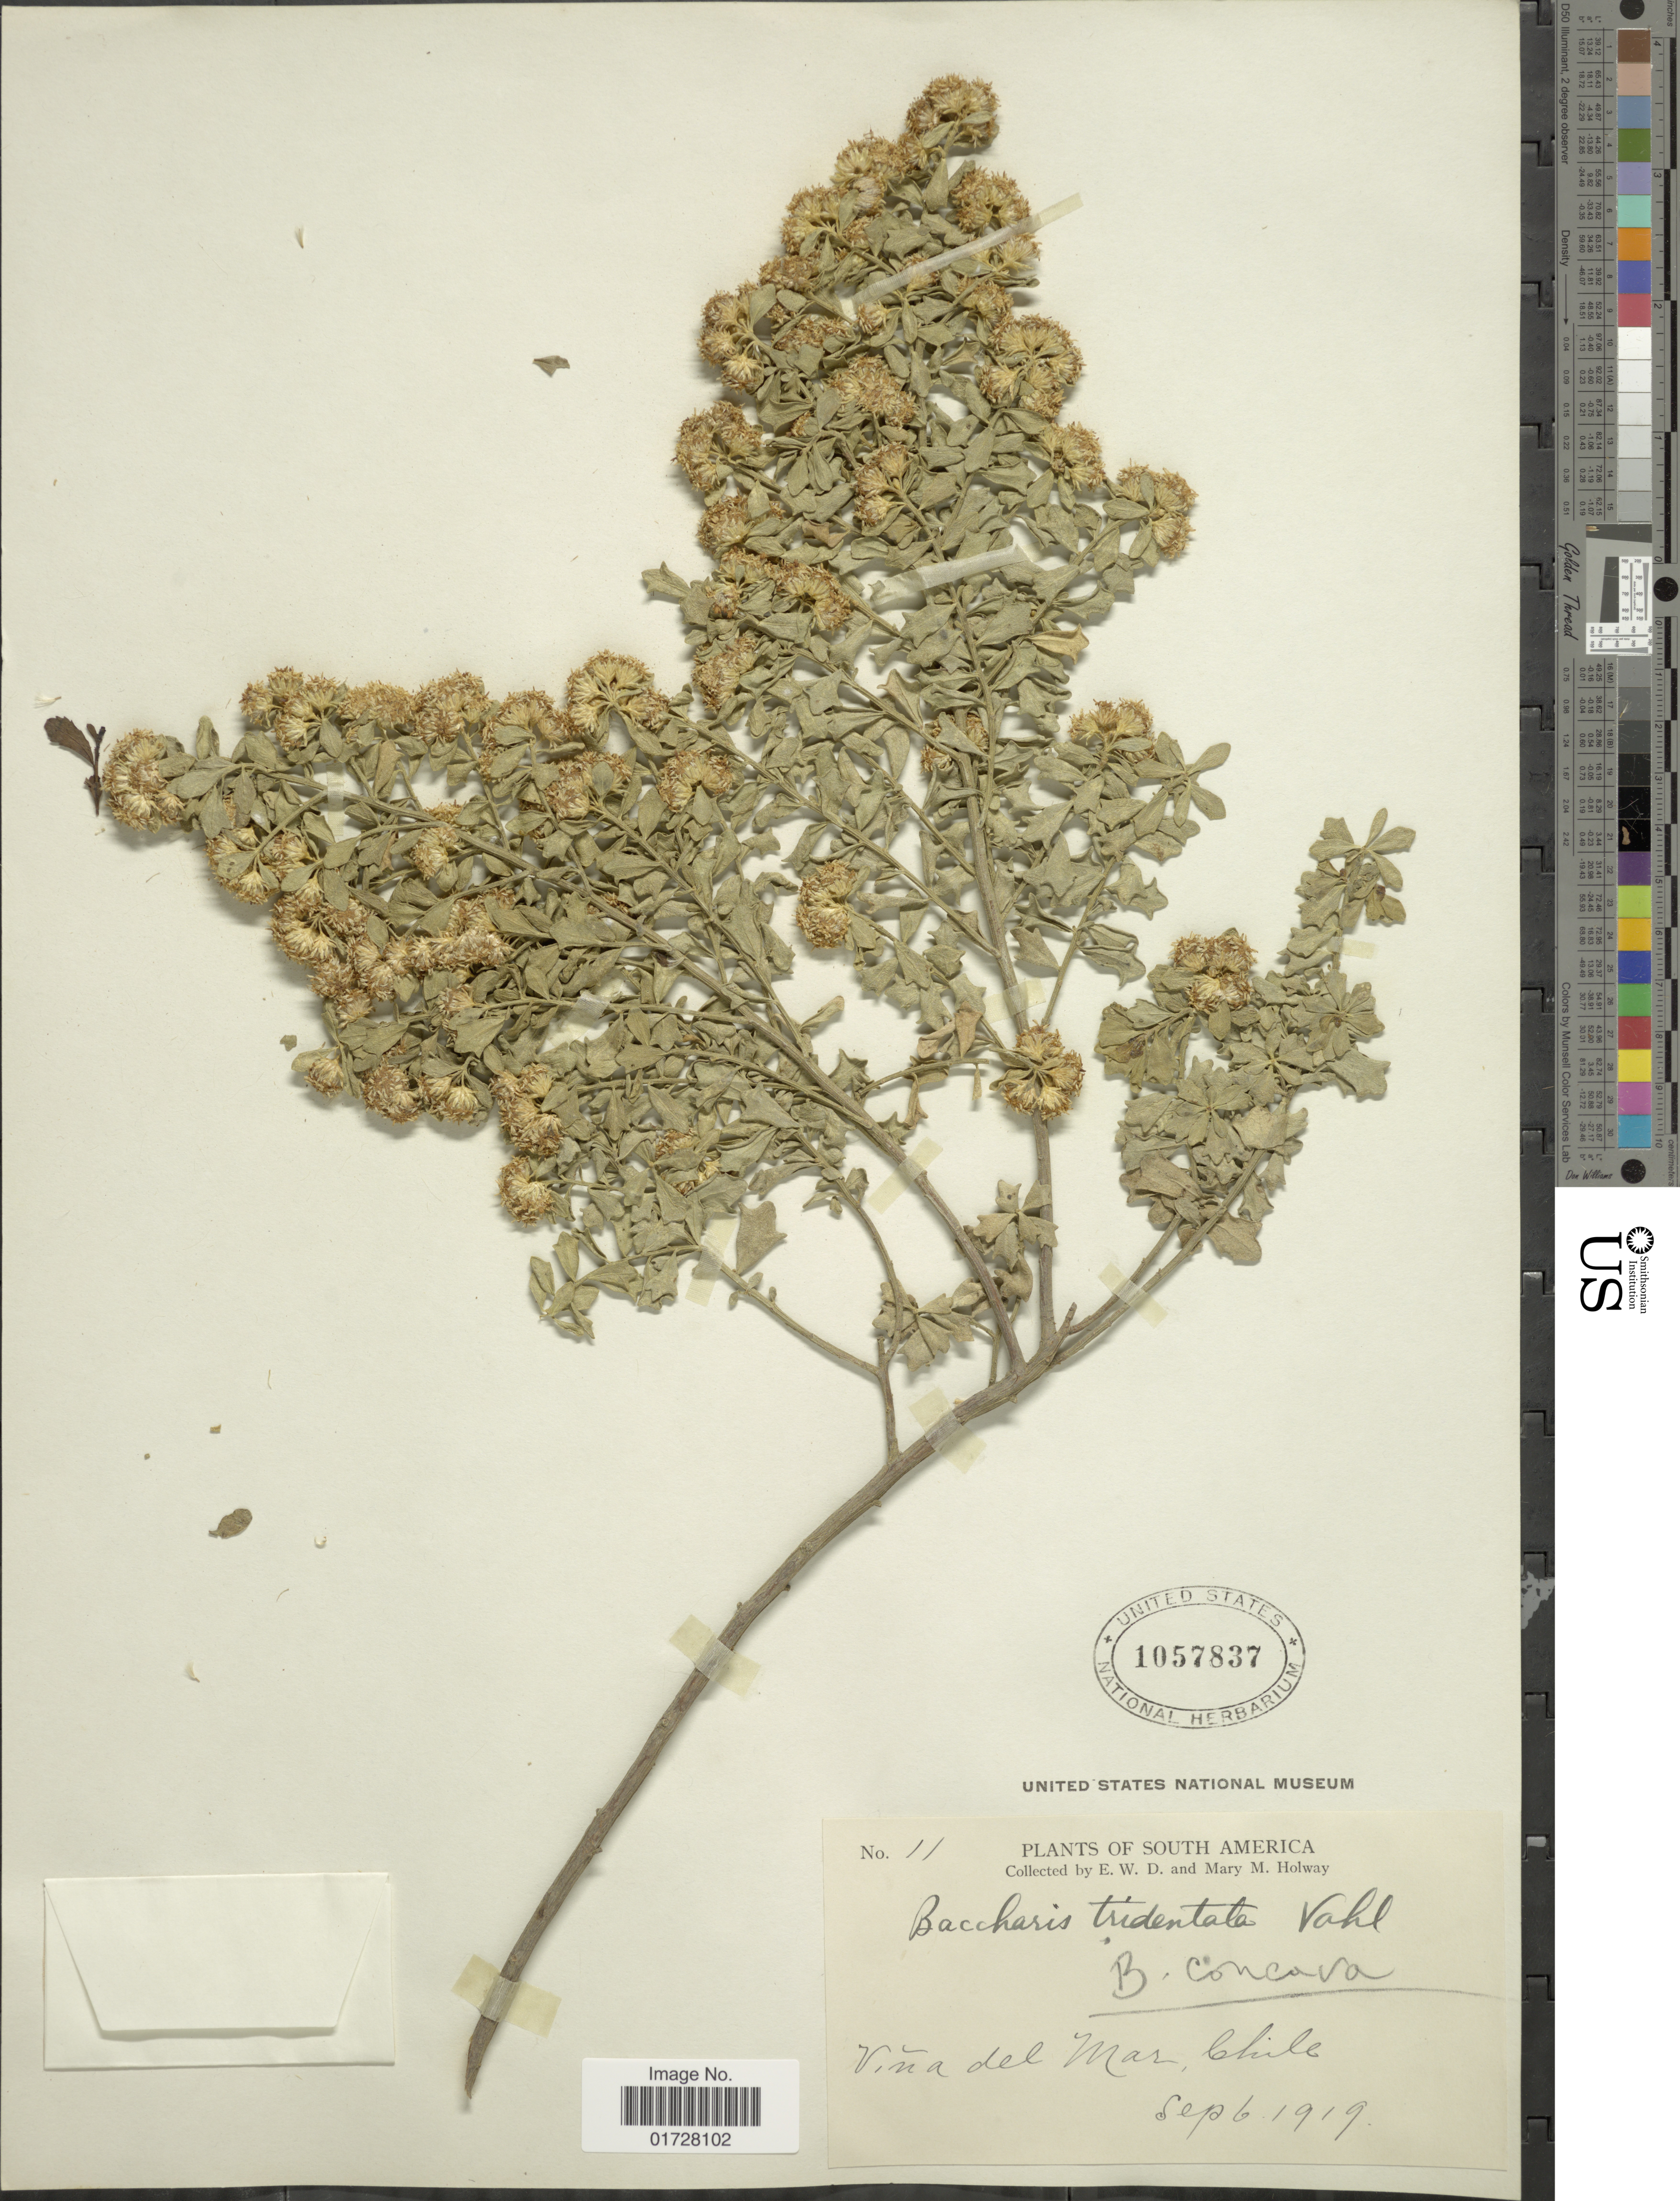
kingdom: Plantae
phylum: Tracheophyta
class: Magnoliopsida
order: Asterales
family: Asteraceae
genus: Baccharis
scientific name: Baccharis concava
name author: (Ruiz & Pav.) Pers.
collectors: E. W. D. Holway & M. M. Holway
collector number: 11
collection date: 1919-09-06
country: Chile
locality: South America, Vina del Mar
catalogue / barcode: US 1057837